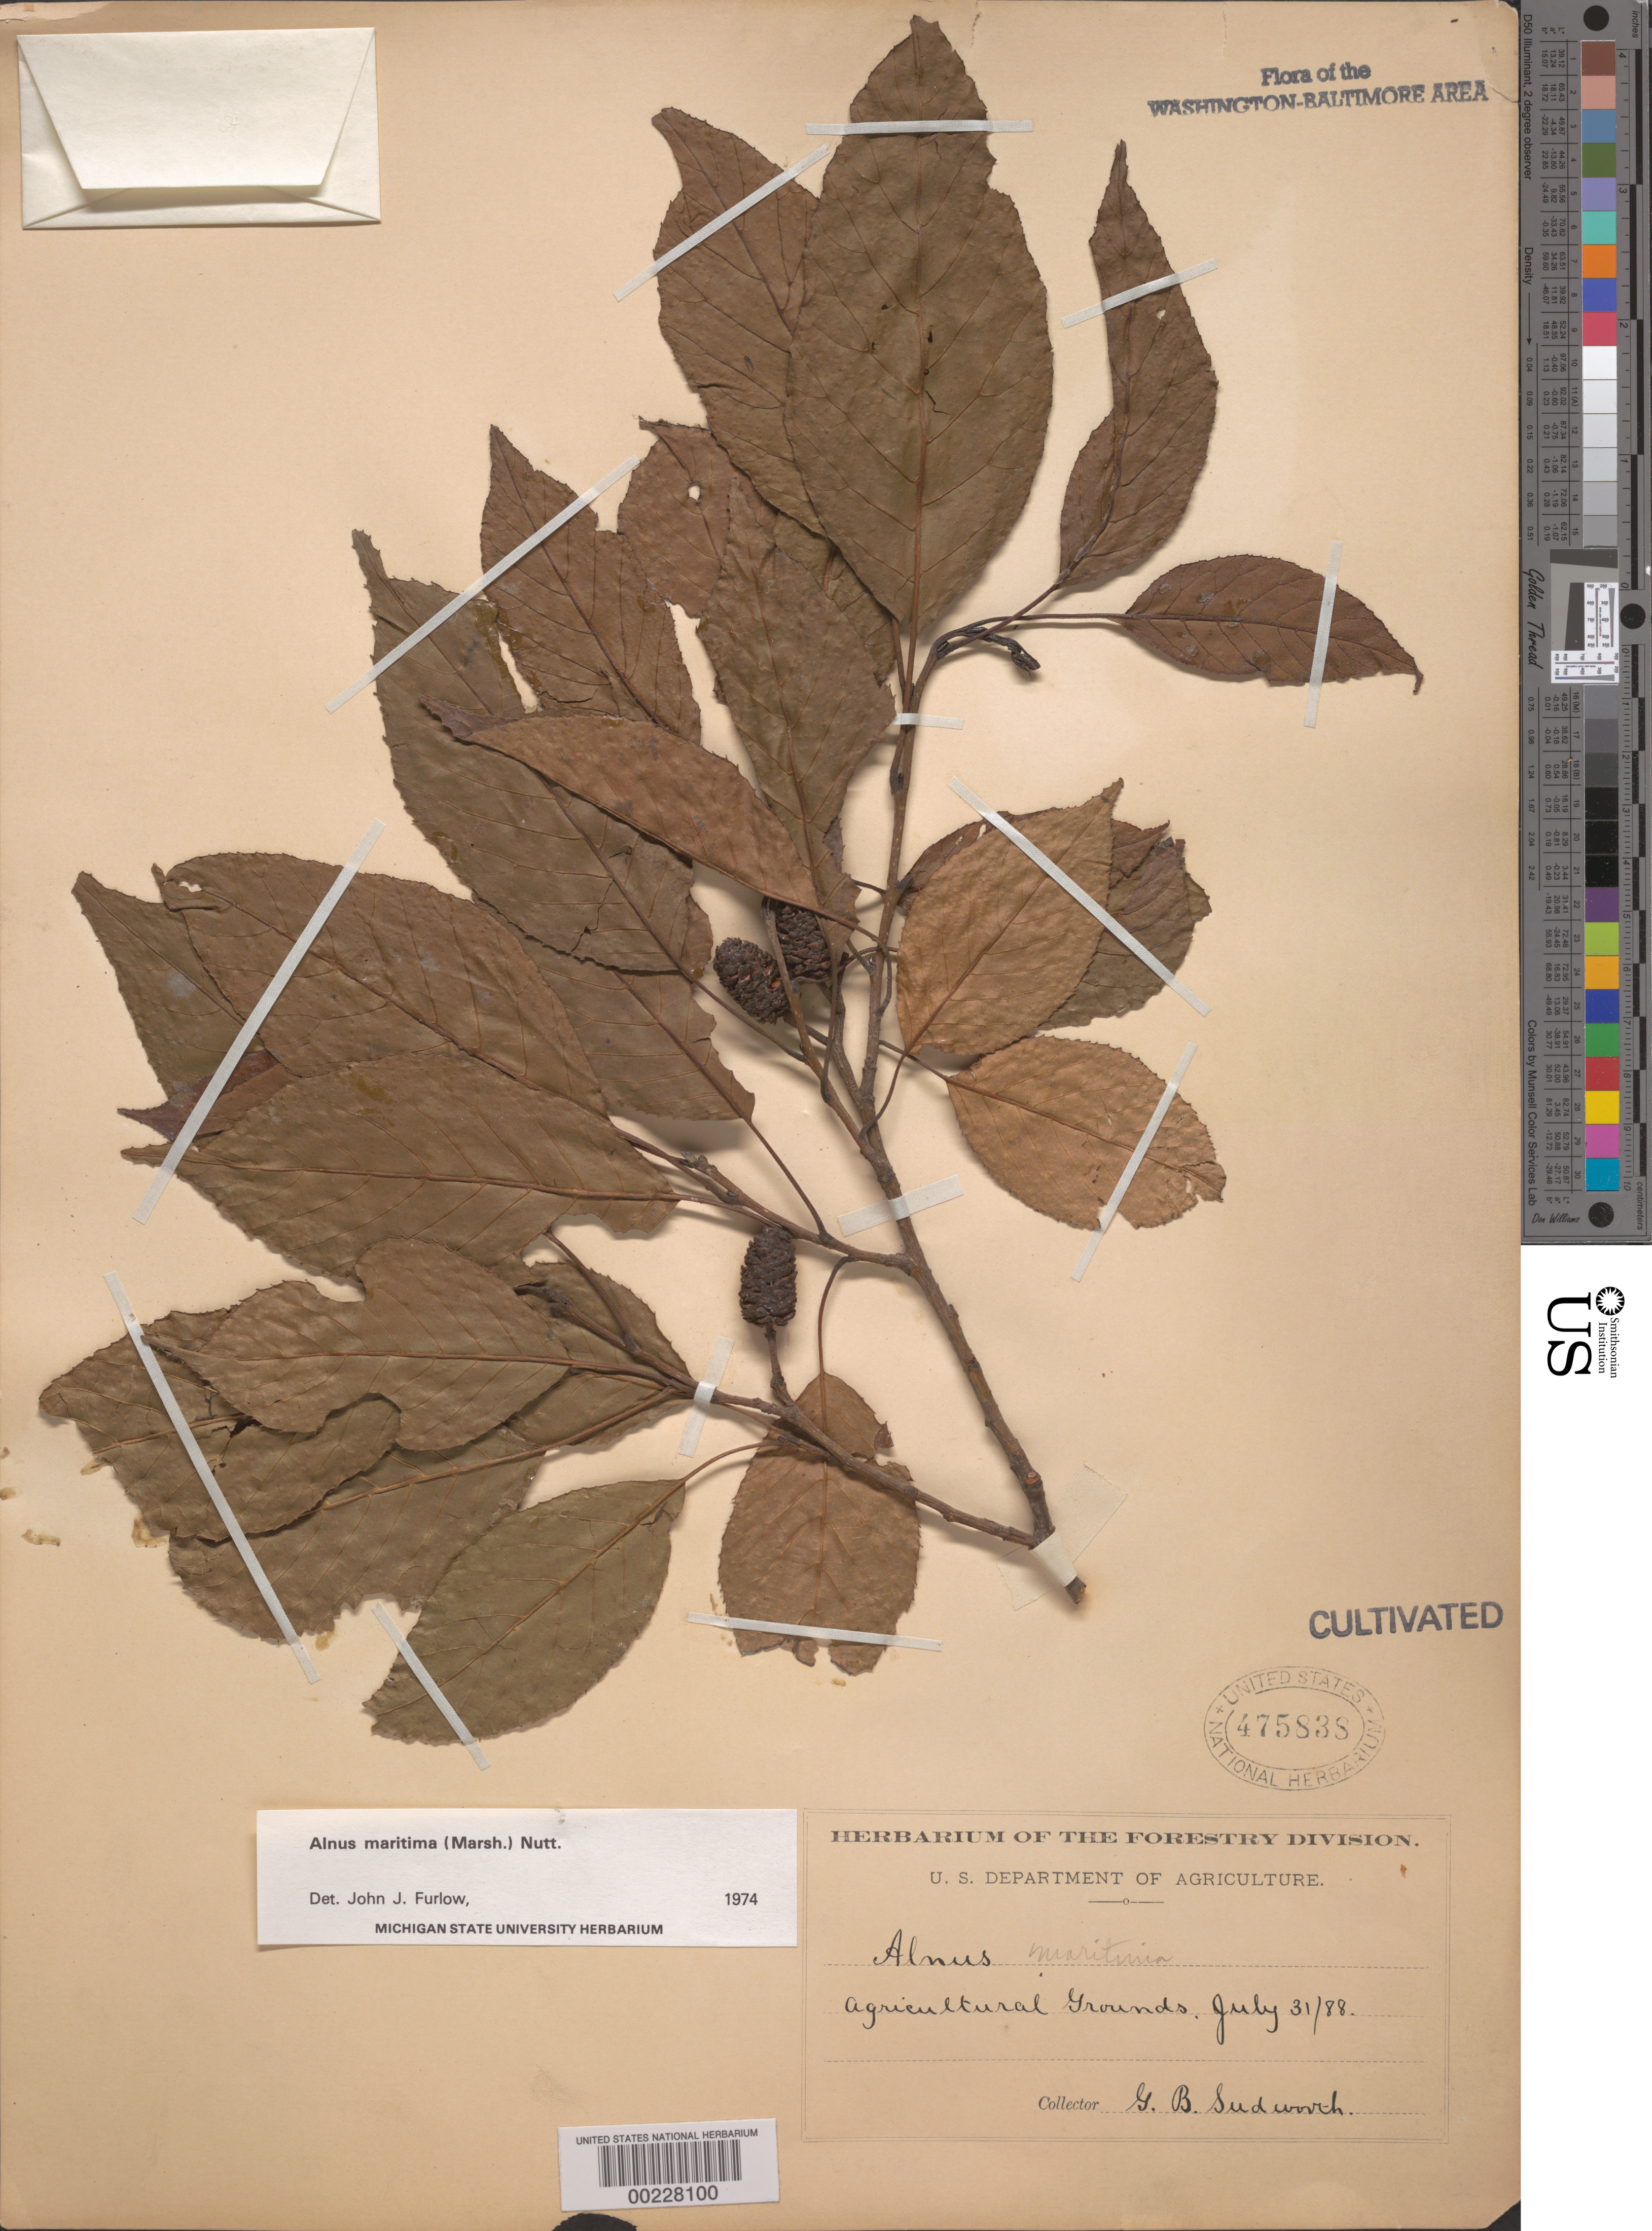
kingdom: Plantae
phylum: Tracheophyta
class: Magnoliopsida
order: Fagales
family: Betulaceae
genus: Alnus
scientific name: Alnus maritima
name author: (Marshall) Muhl. ex Nutt.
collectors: G. B. Sudworth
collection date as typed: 31 Jul 1888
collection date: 1888-07-31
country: United States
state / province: District of Columbia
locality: Agricultural grounds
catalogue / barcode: US 475839-2